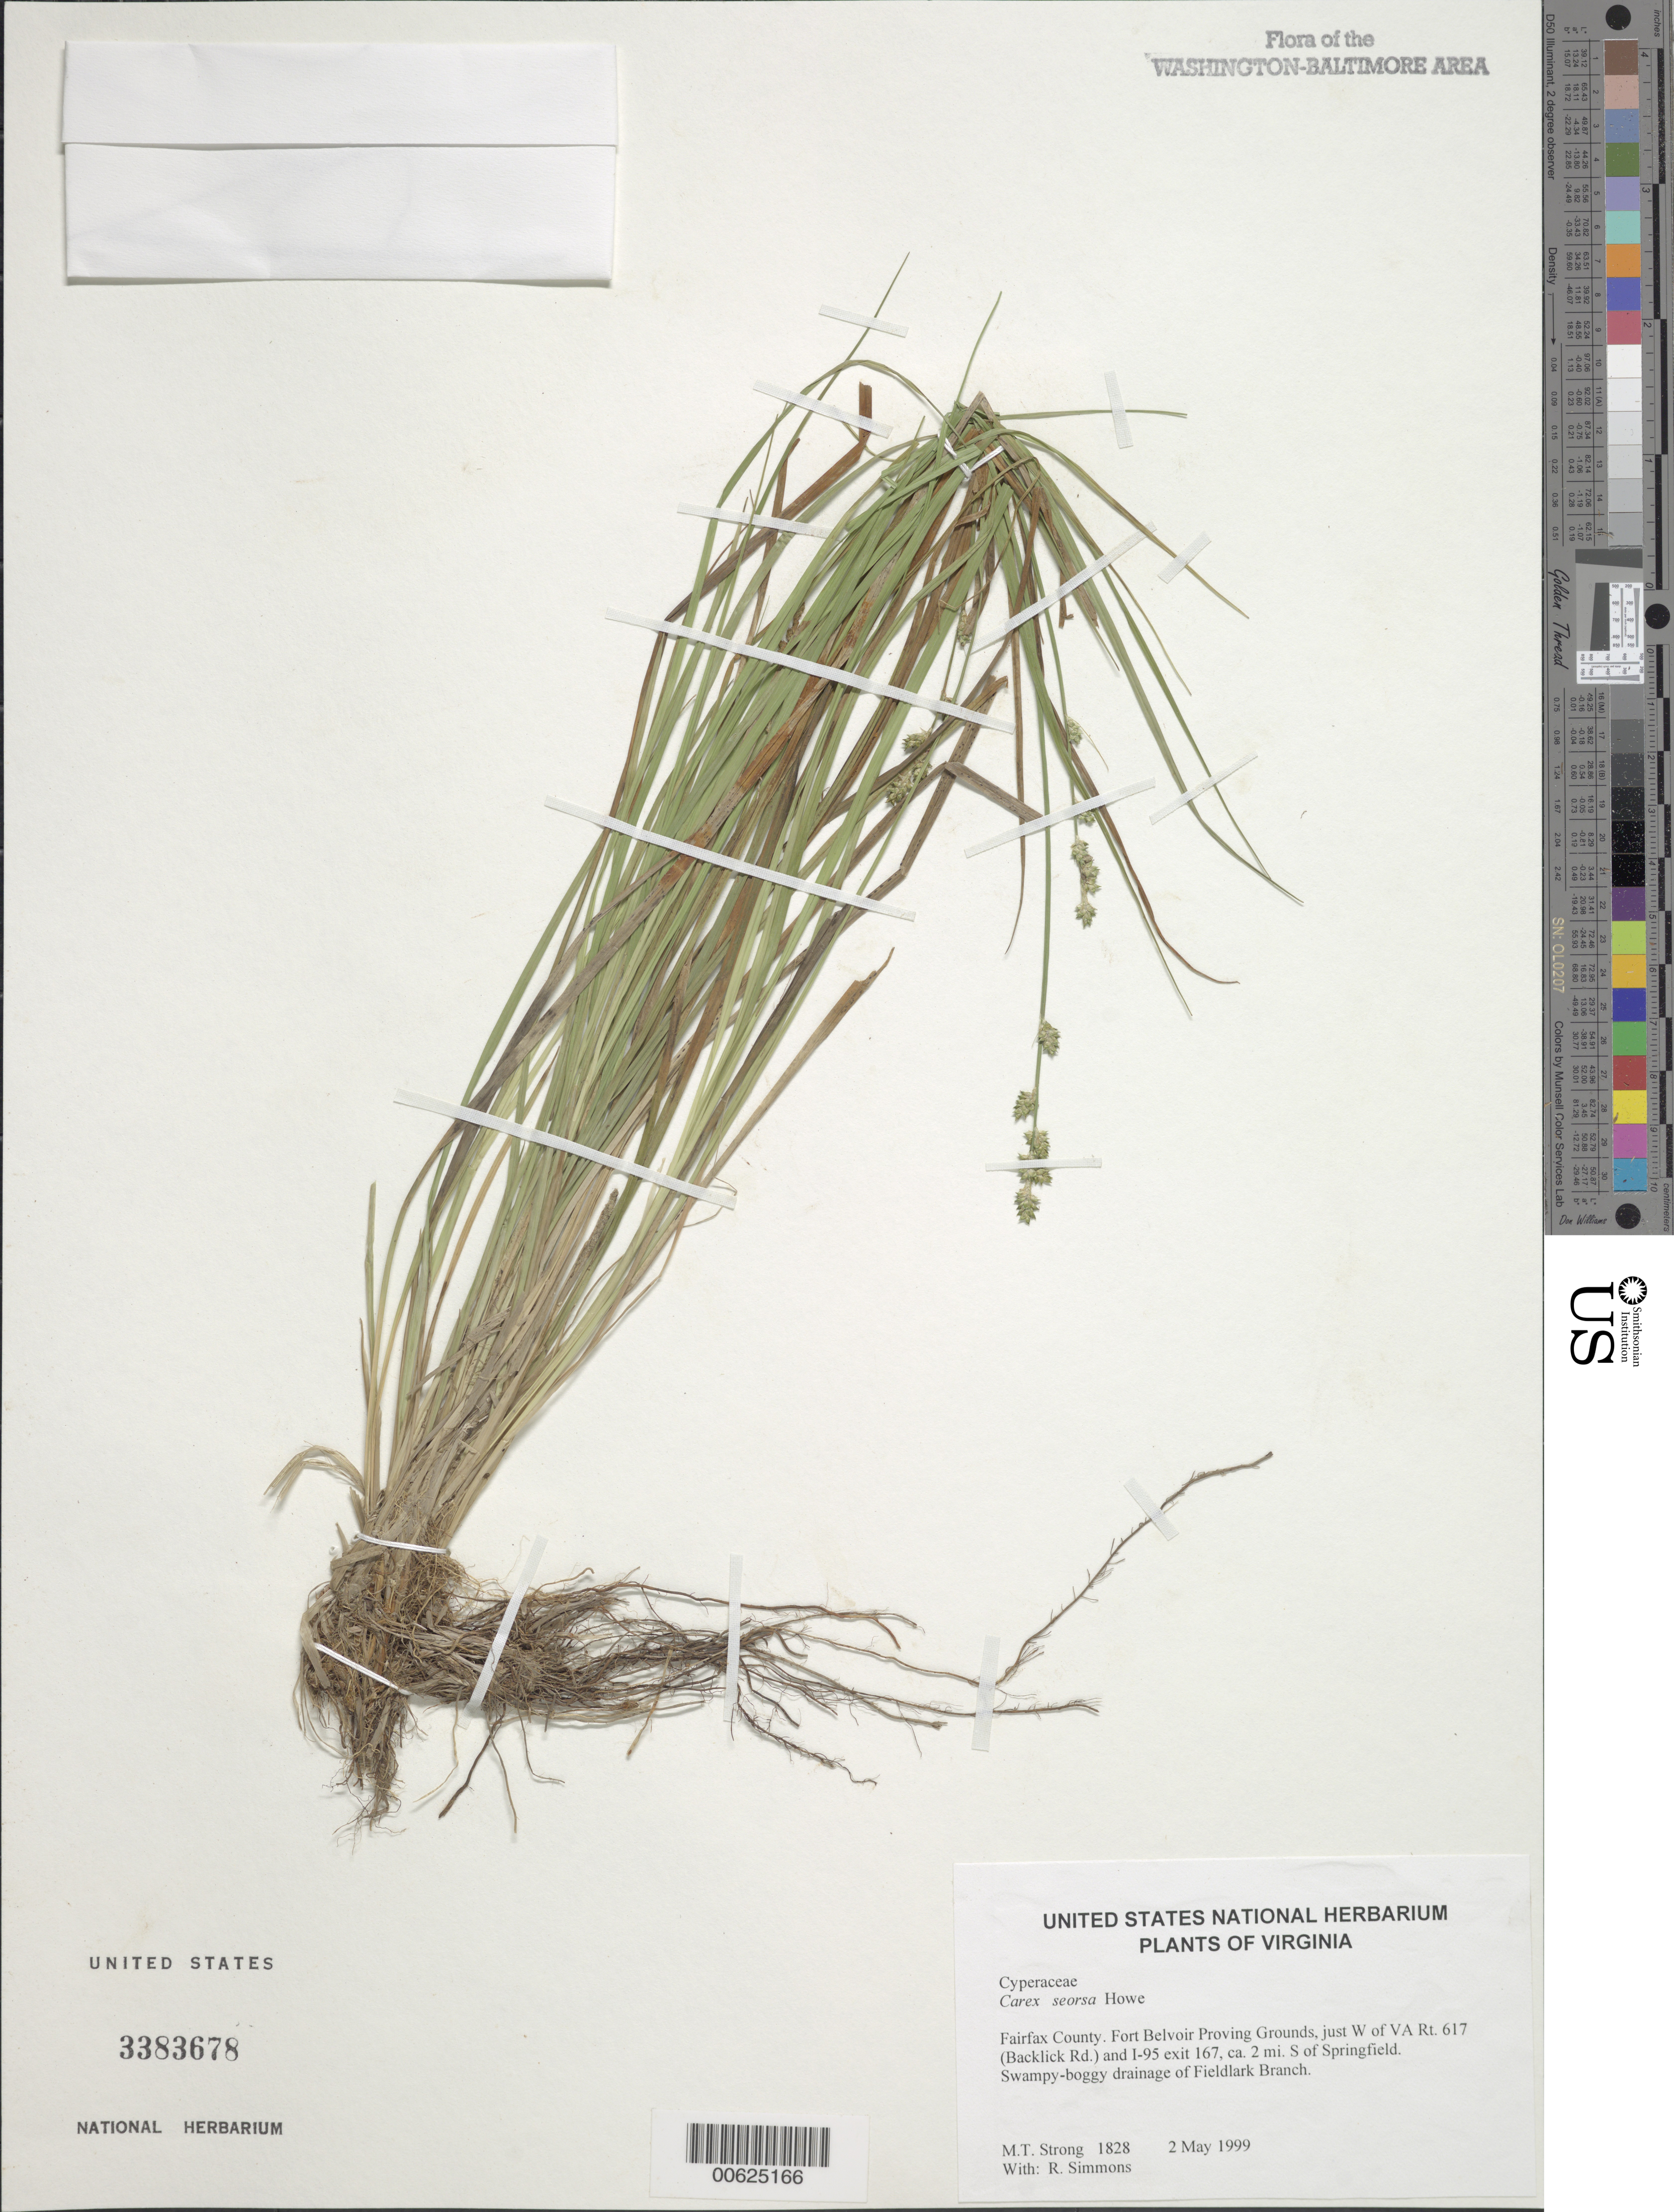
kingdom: Plantae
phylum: Tracheophyta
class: Liliopsida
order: Poales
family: Cyperaceae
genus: Carex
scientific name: Carex seorsa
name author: Howe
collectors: M. T. Strong & R. Simmons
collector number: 1828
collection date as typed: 02 May 1999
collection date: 1999-05-02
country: United States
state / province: Virginia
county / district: Fairfax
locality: Fort Belvoir Proving Grounds, just W of VA Rt. 617 (Backlick Rd.) and I-95 exit 167, ca. 2 mi. S of Springfield.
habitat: Swampy-boggy drainage of Fieldlark Branch.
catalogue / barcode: US 3383678